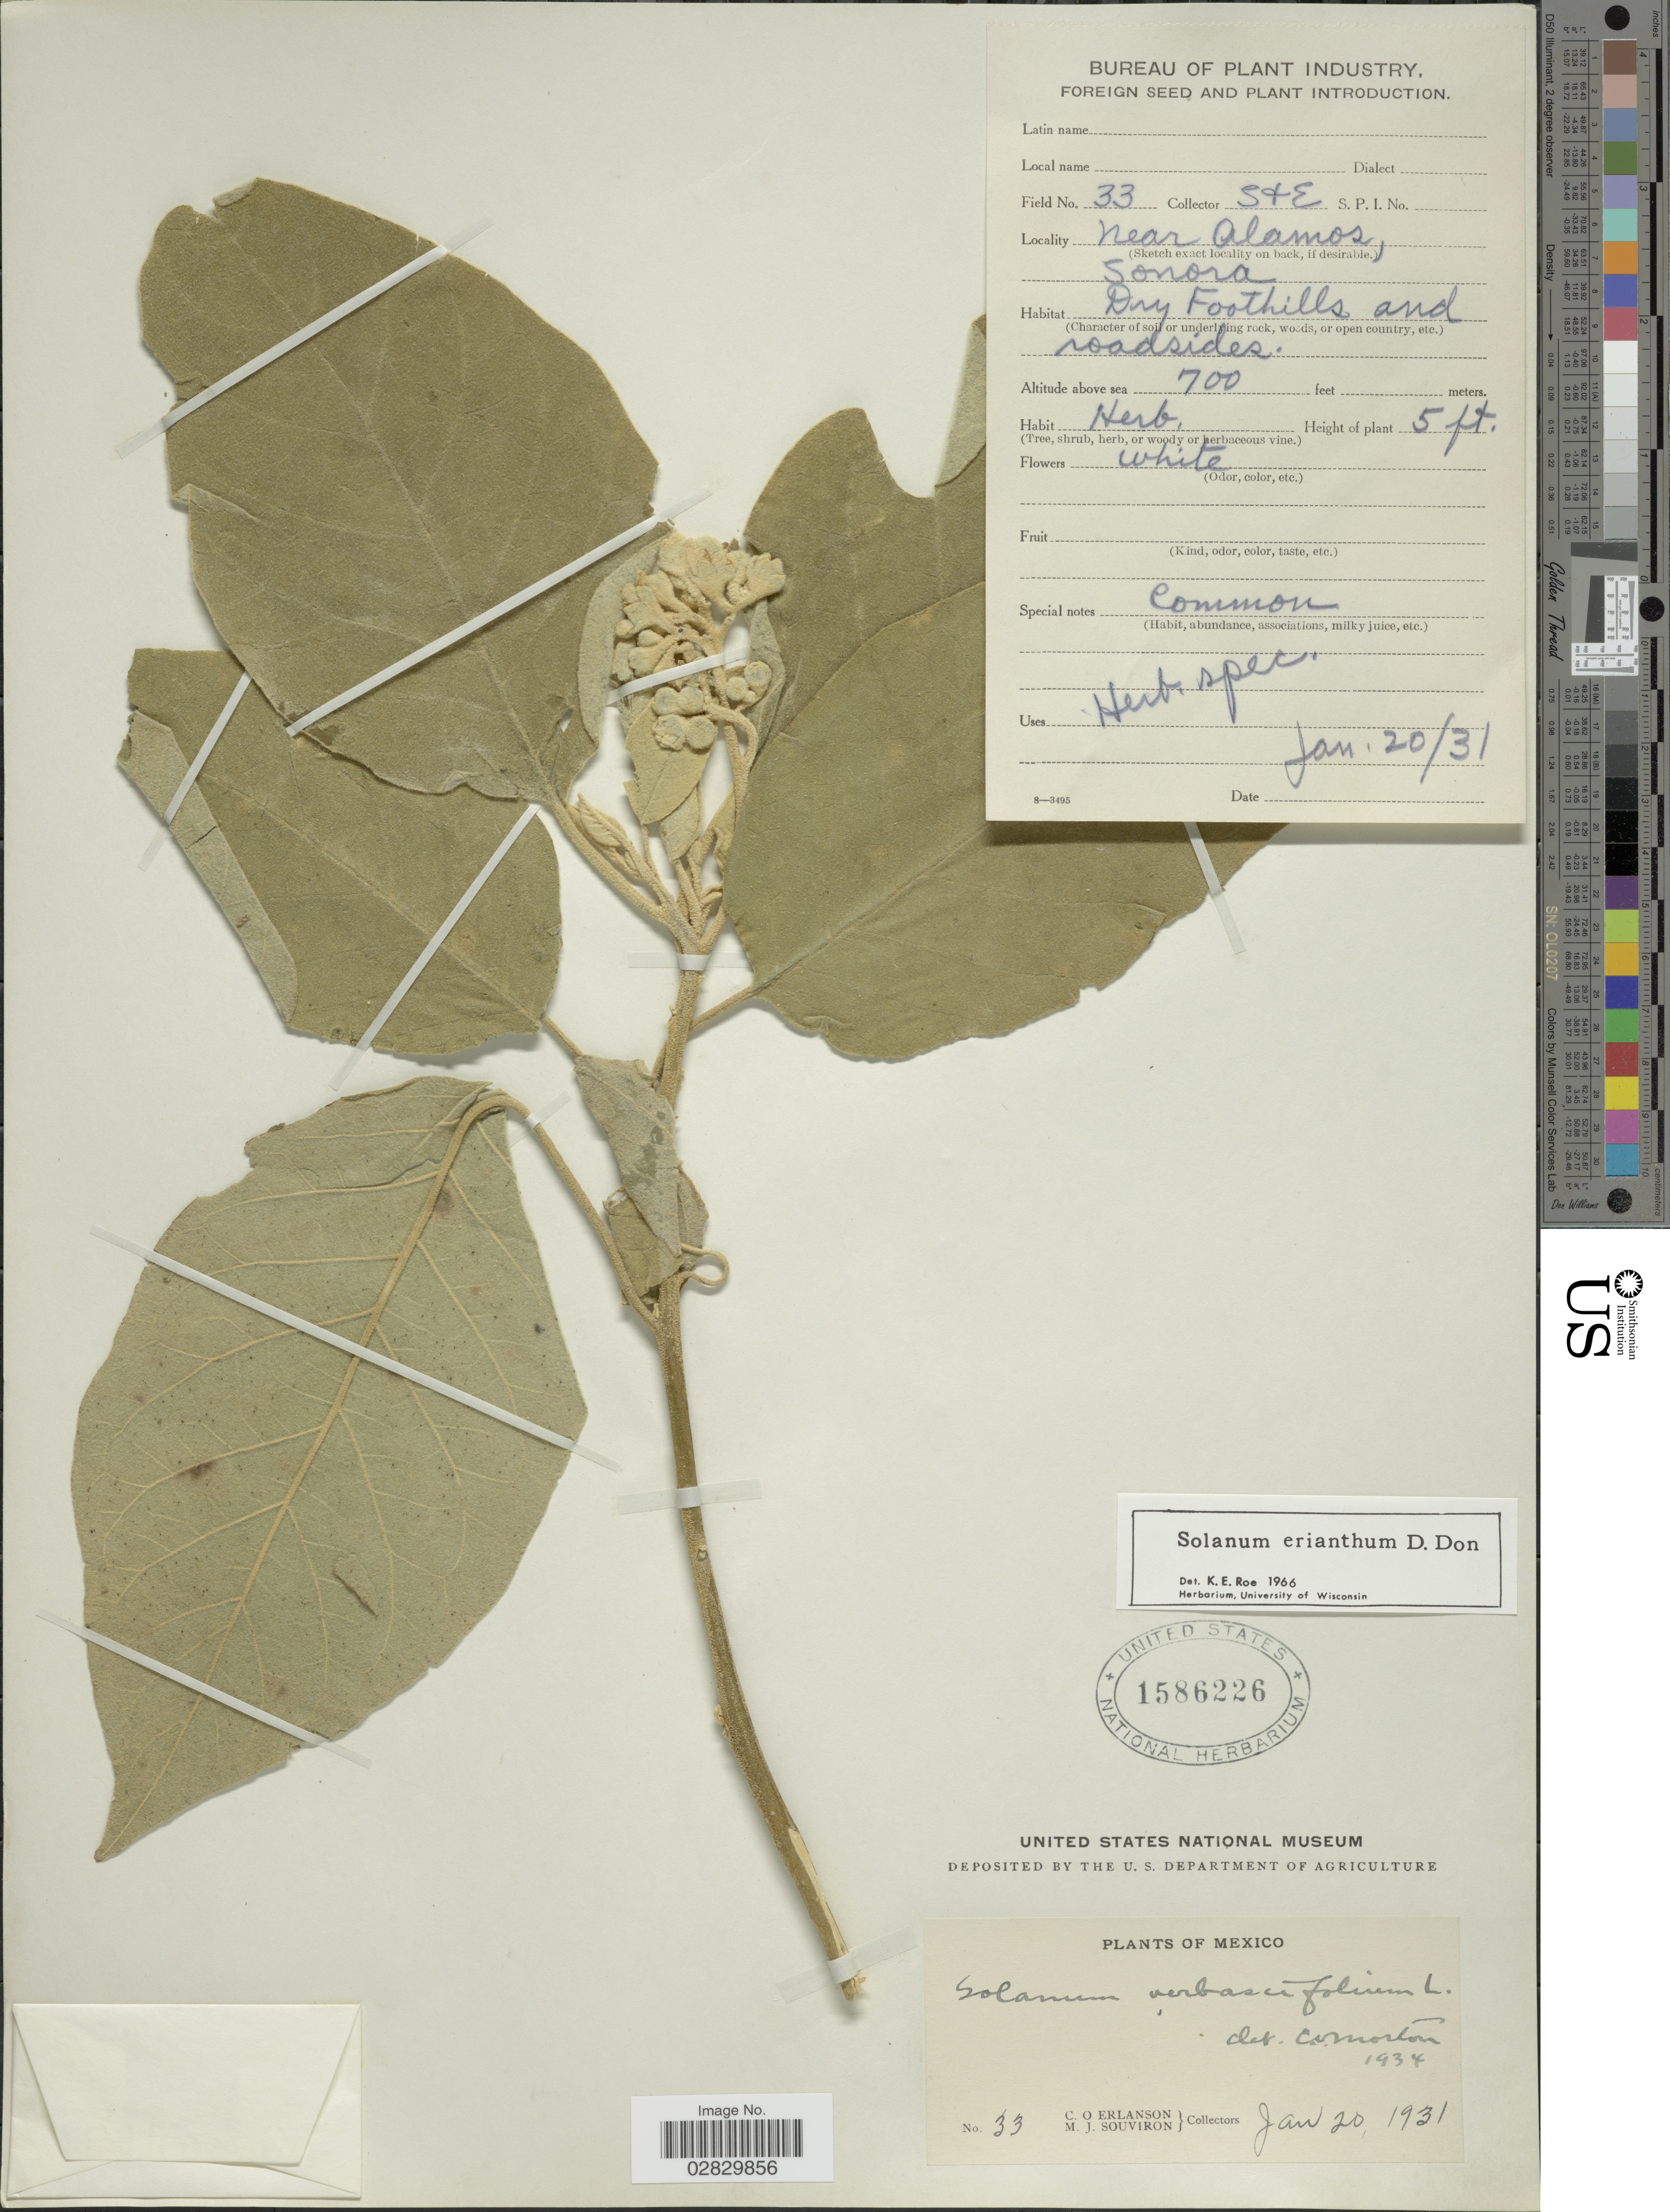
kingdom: Plantae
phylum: Tracheophyta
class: Magnoliopsida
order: Solanales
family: Solanaceae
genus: Solanum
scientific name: Solanum erianthum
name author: D. Don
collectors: C. O. Erlanson & M. J. Souviron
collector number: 33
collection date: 1931-01-20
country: Mexico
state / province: Sonora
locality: Near Alamos, dry foothills and roadsides.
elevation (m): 213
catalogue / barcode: US 1586226